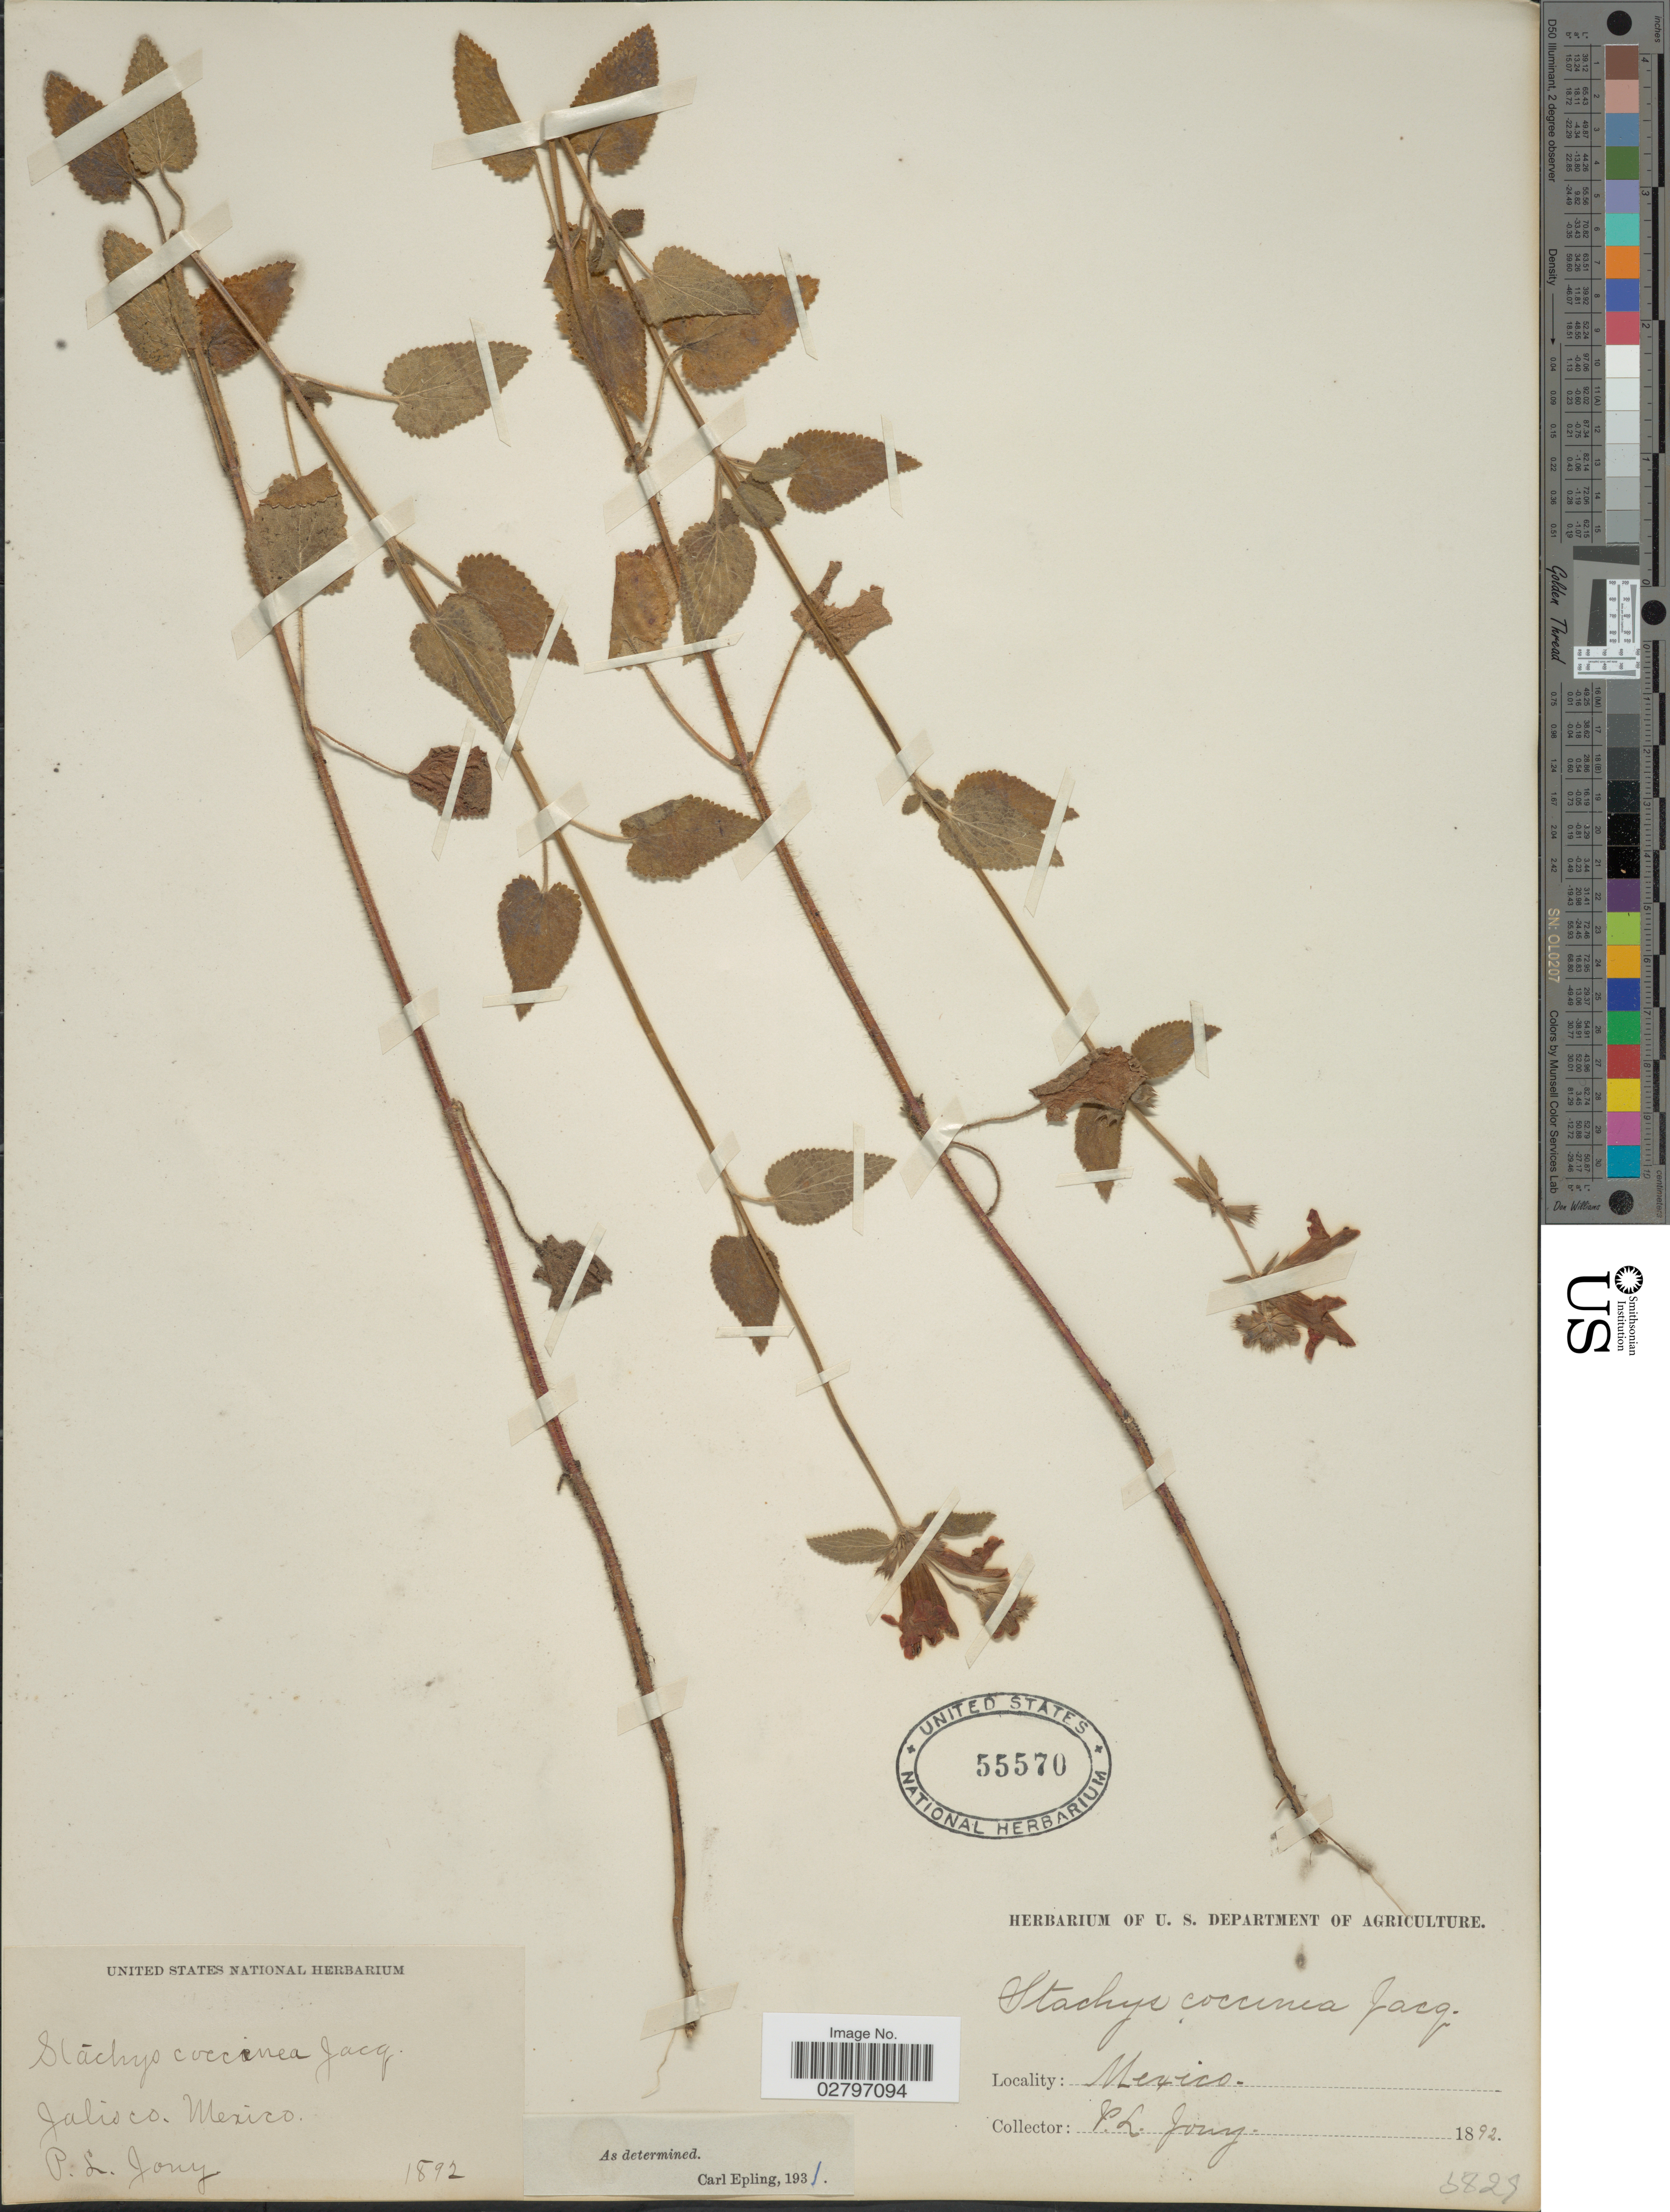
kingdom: Plantae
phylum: Tracheophyta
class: Magnoliopsida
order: Lamiales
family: Lamiaceae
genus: Stachys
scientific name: Stachys coccinea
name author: Ortega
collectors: P. Jony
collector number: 3825*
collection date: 1892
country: Mexico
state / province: Jalisco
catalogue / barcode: US 55570